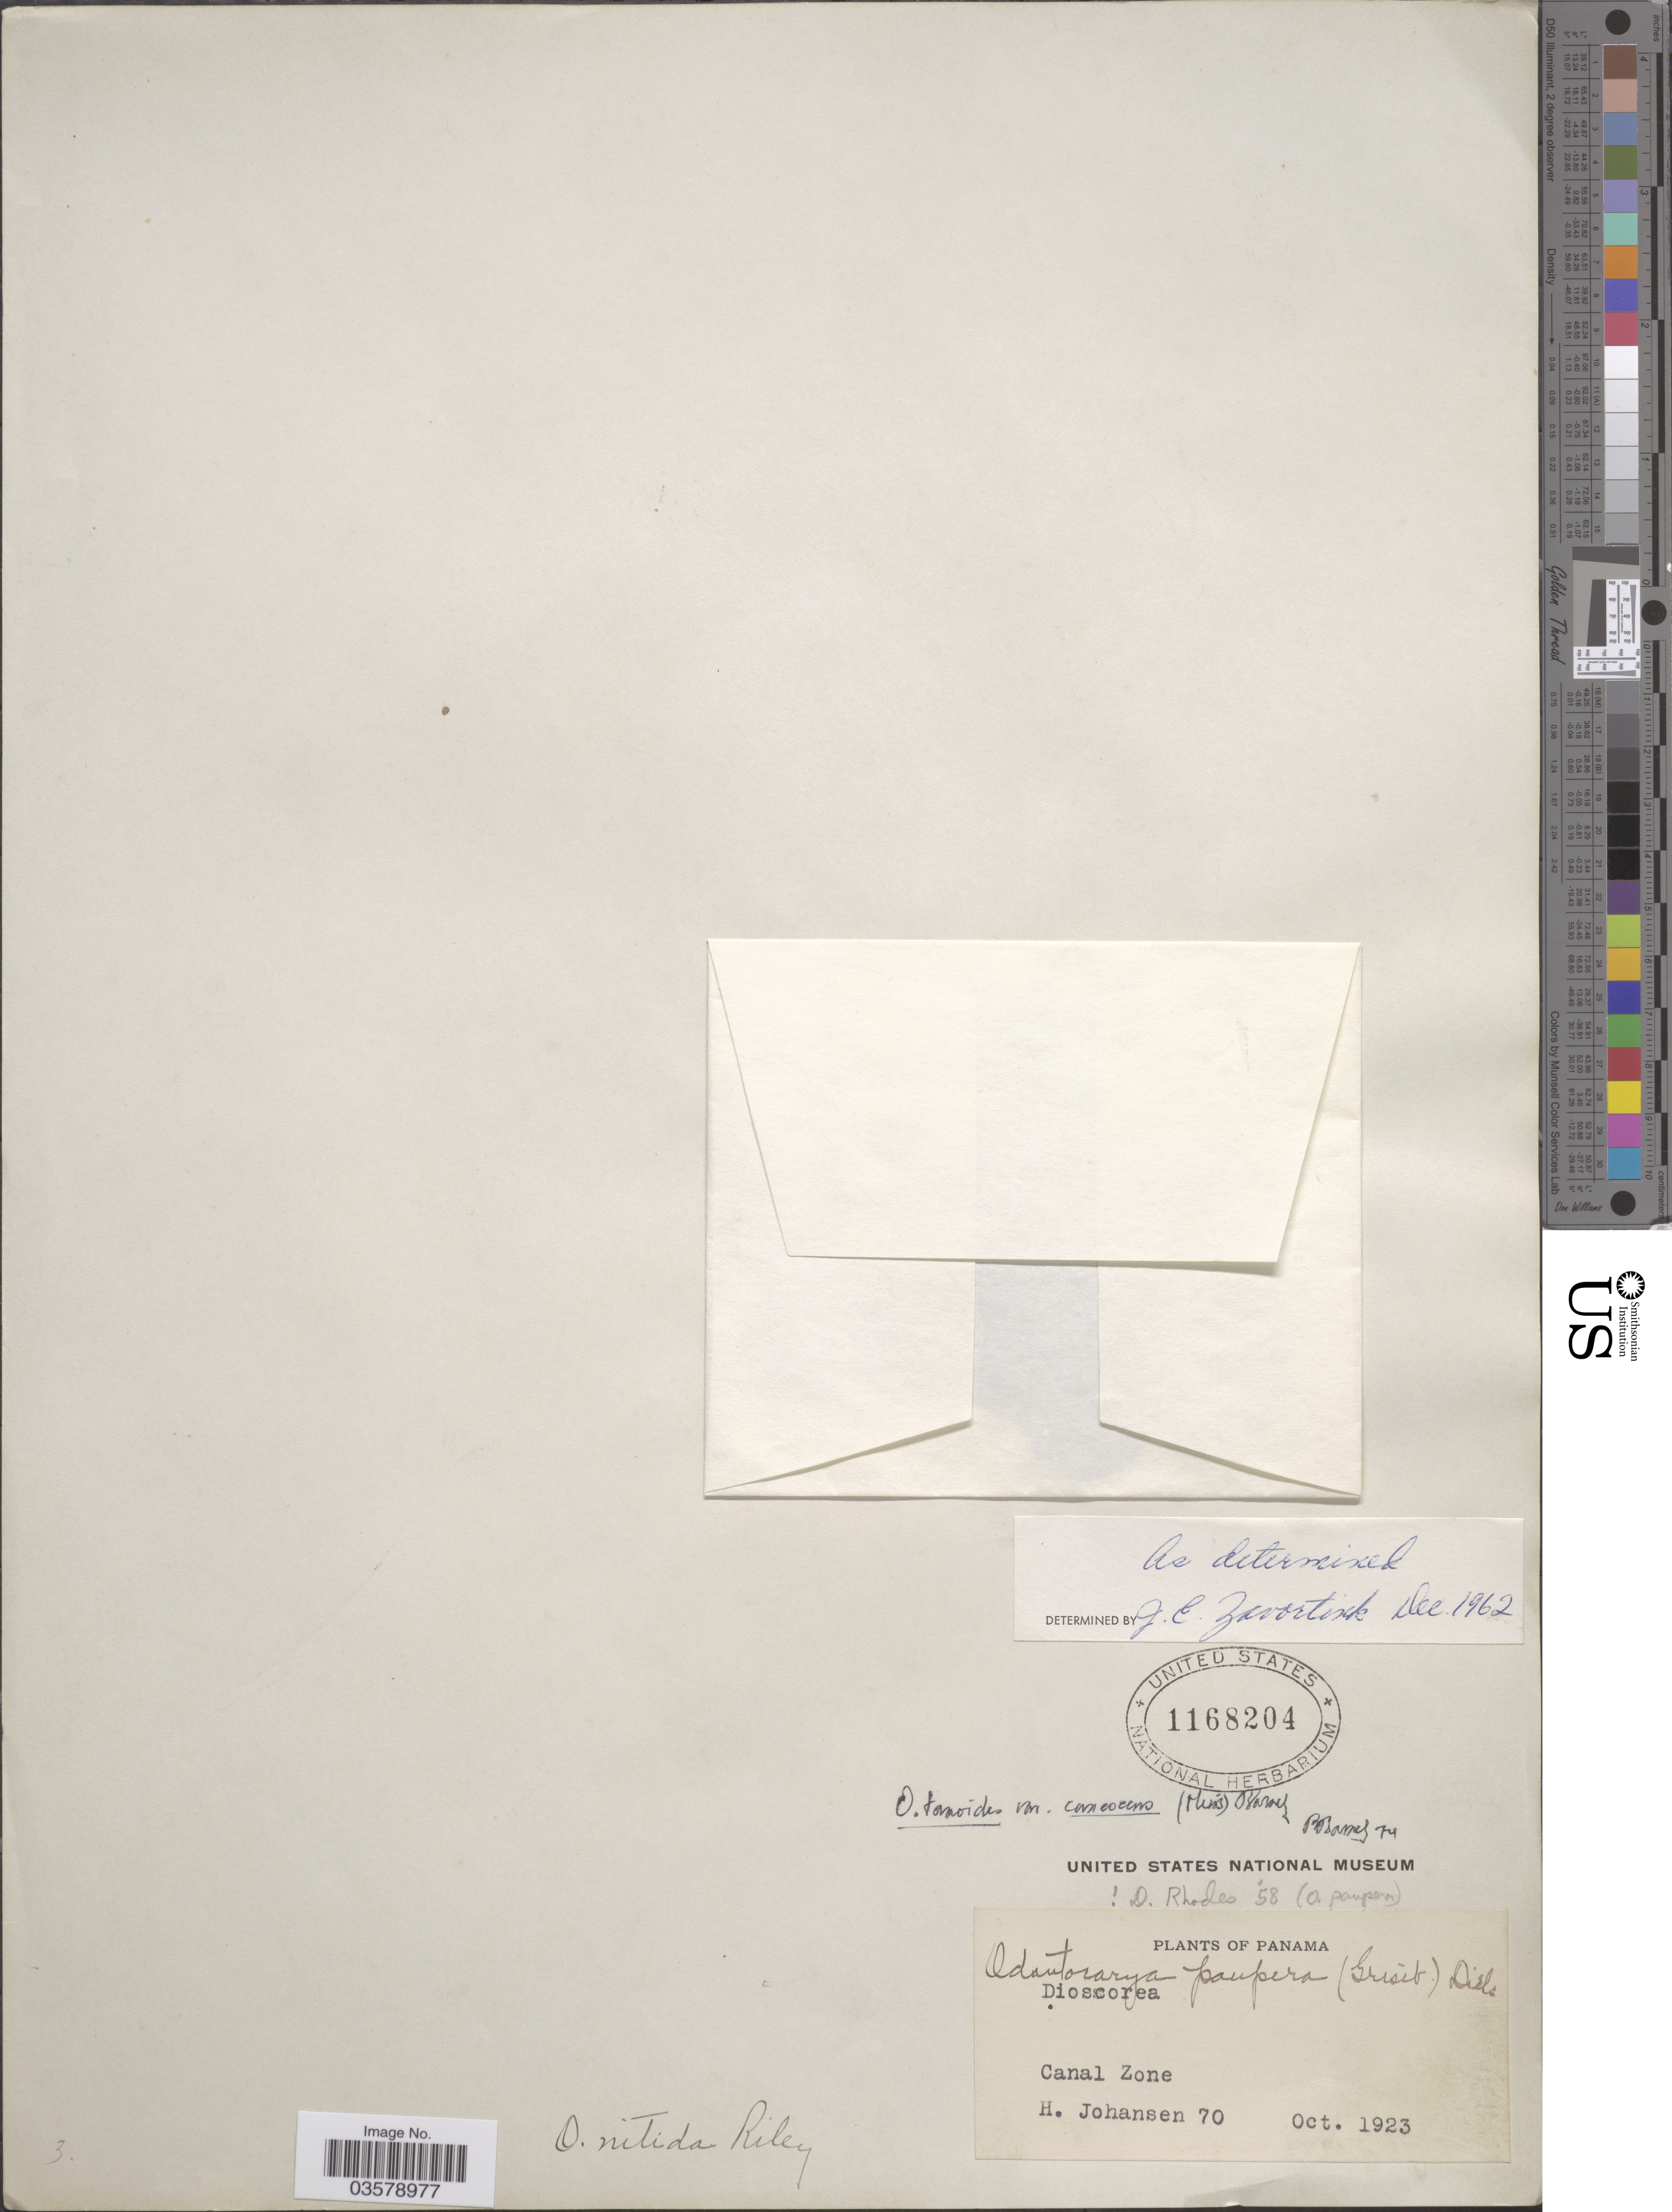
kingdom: Plantae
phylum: Tracheophyta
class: Magnoliopsida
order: Ranunculales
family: Menispermaceae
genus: Odontocarya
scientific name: Odontocarya tamoides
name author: (DC.) Miers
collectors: H. Johansen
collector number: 70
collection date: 1923-10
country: Panama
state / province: Colón / Panamá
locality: Canal Zone.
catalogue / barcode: US 1168204